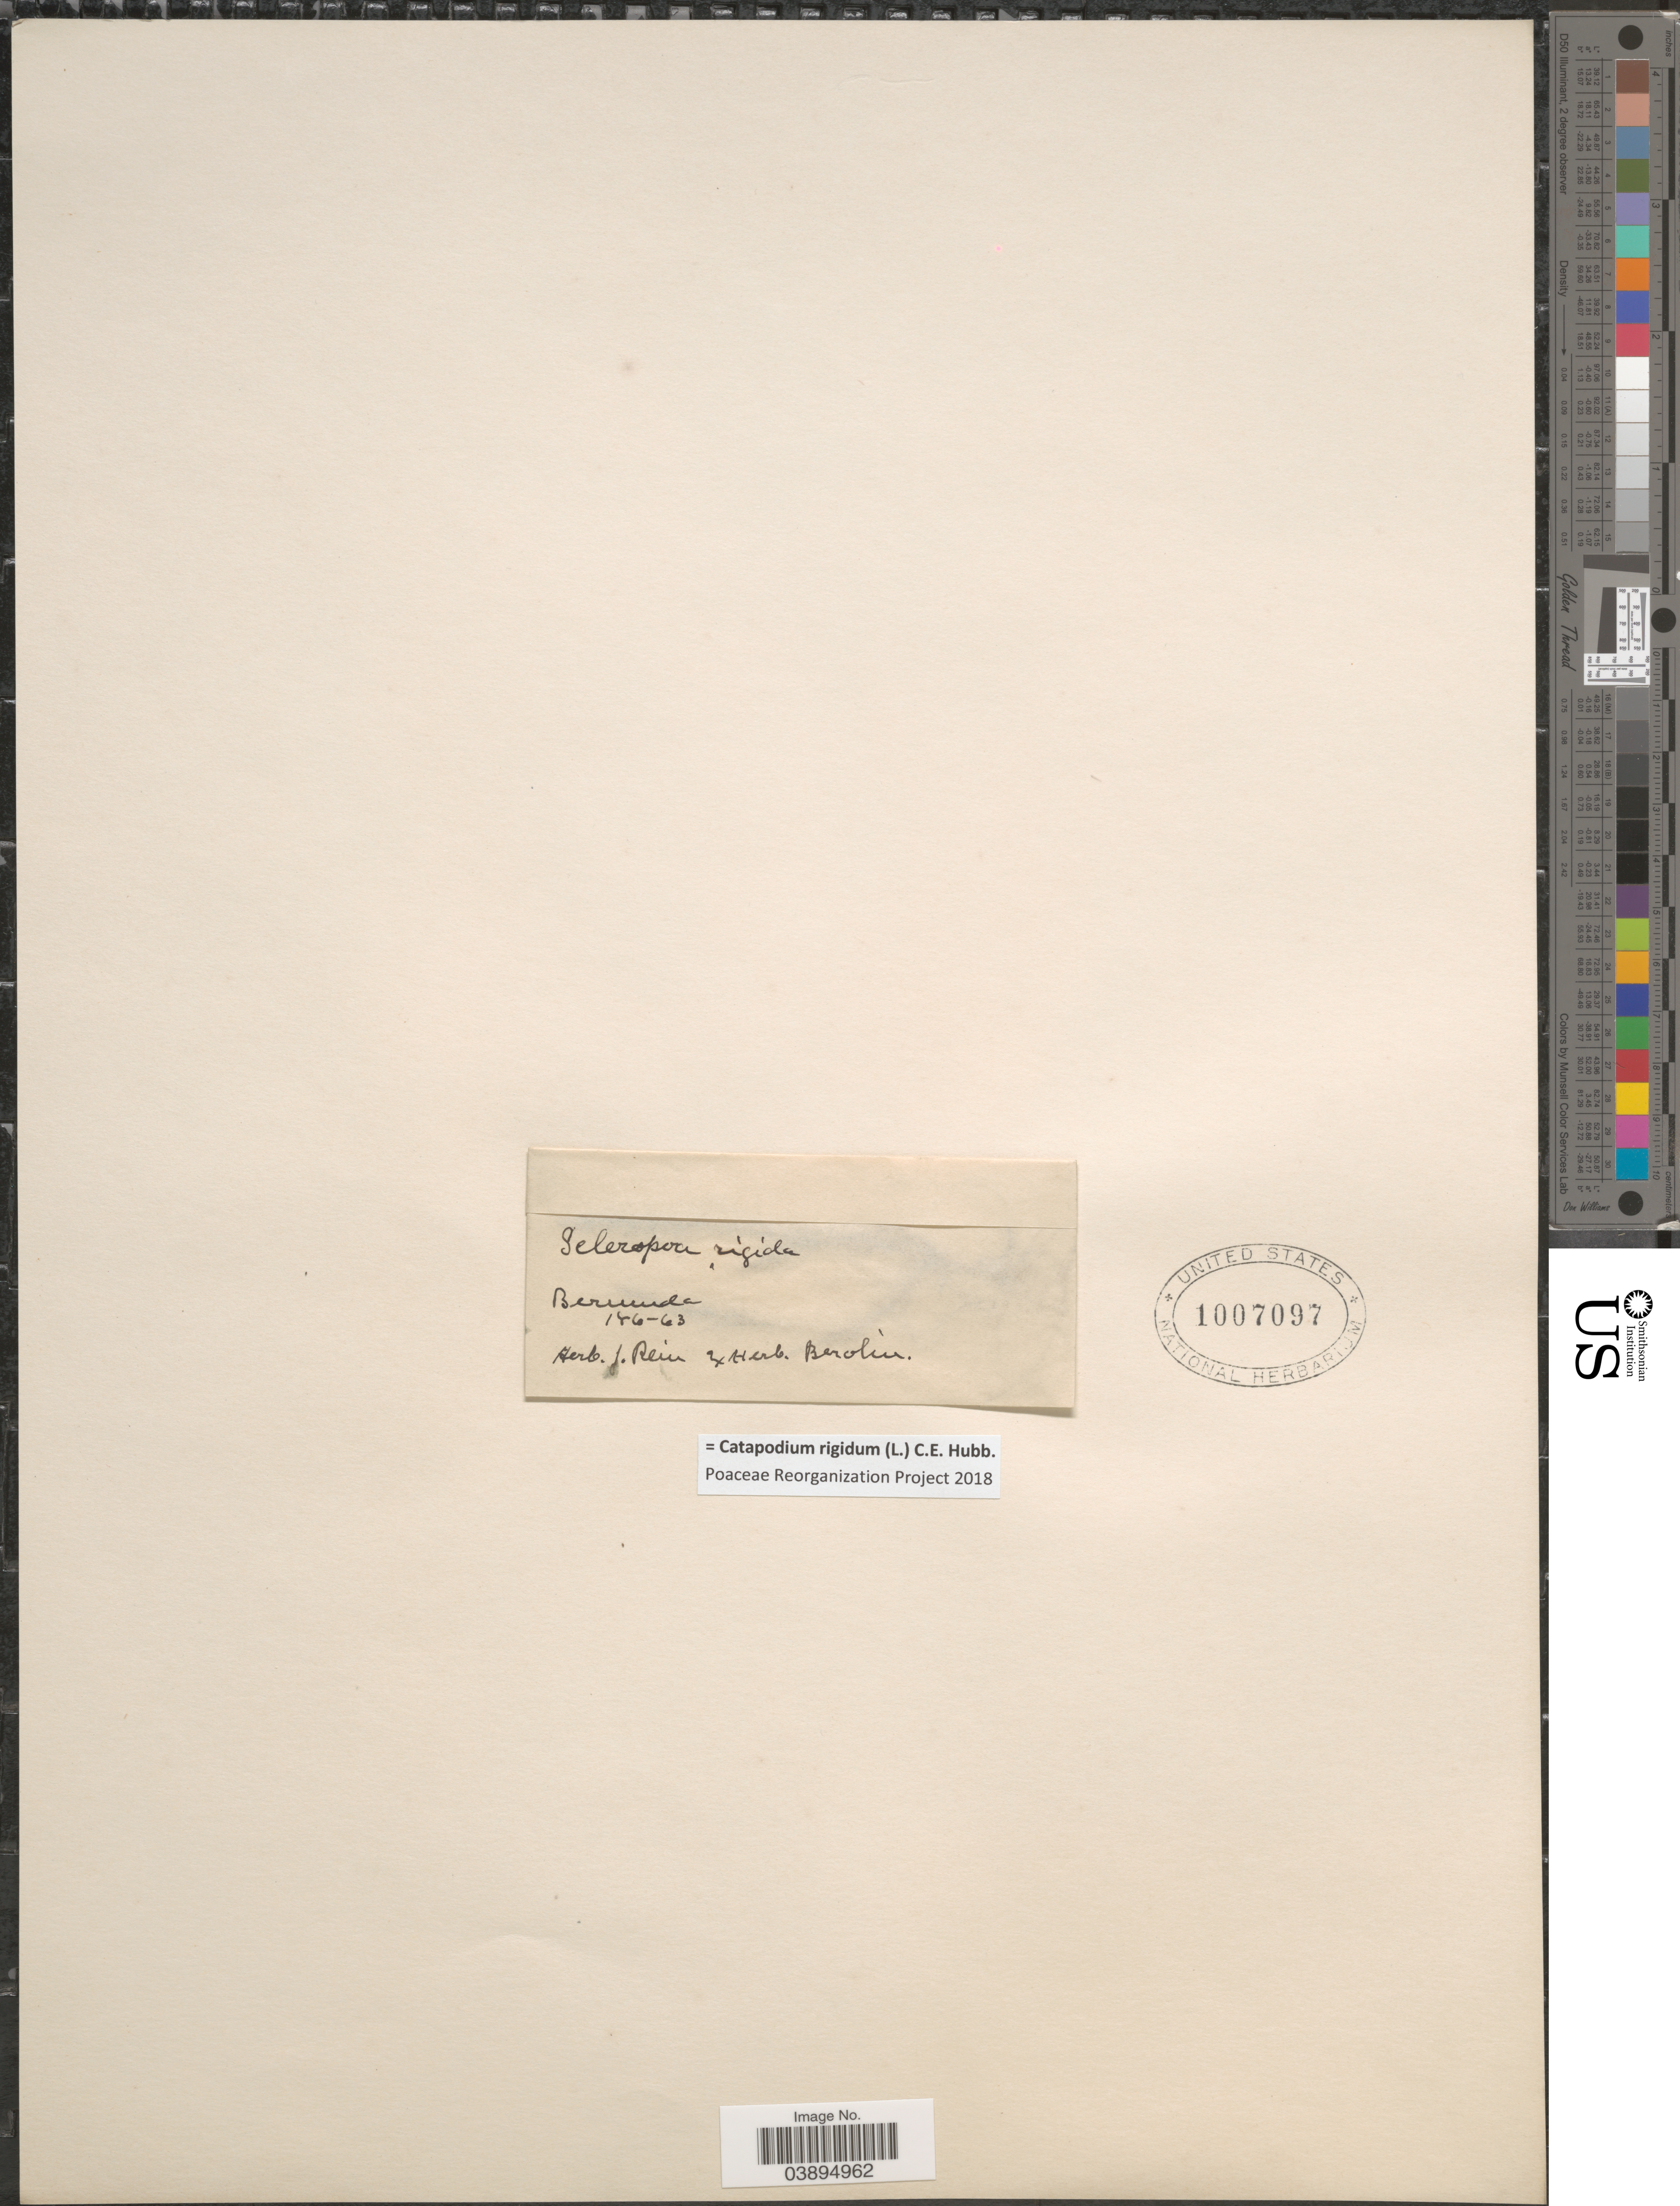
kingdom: Plantae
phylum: Tracheophyta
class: Liliopsida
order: Poales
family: Poaceae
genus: Catapodium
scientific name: Catapodium rigidum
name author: (L.) C.E. Hubb.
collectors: ex herb. J. Rein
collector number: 146-63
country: Bermuda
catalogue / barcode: US 1007097